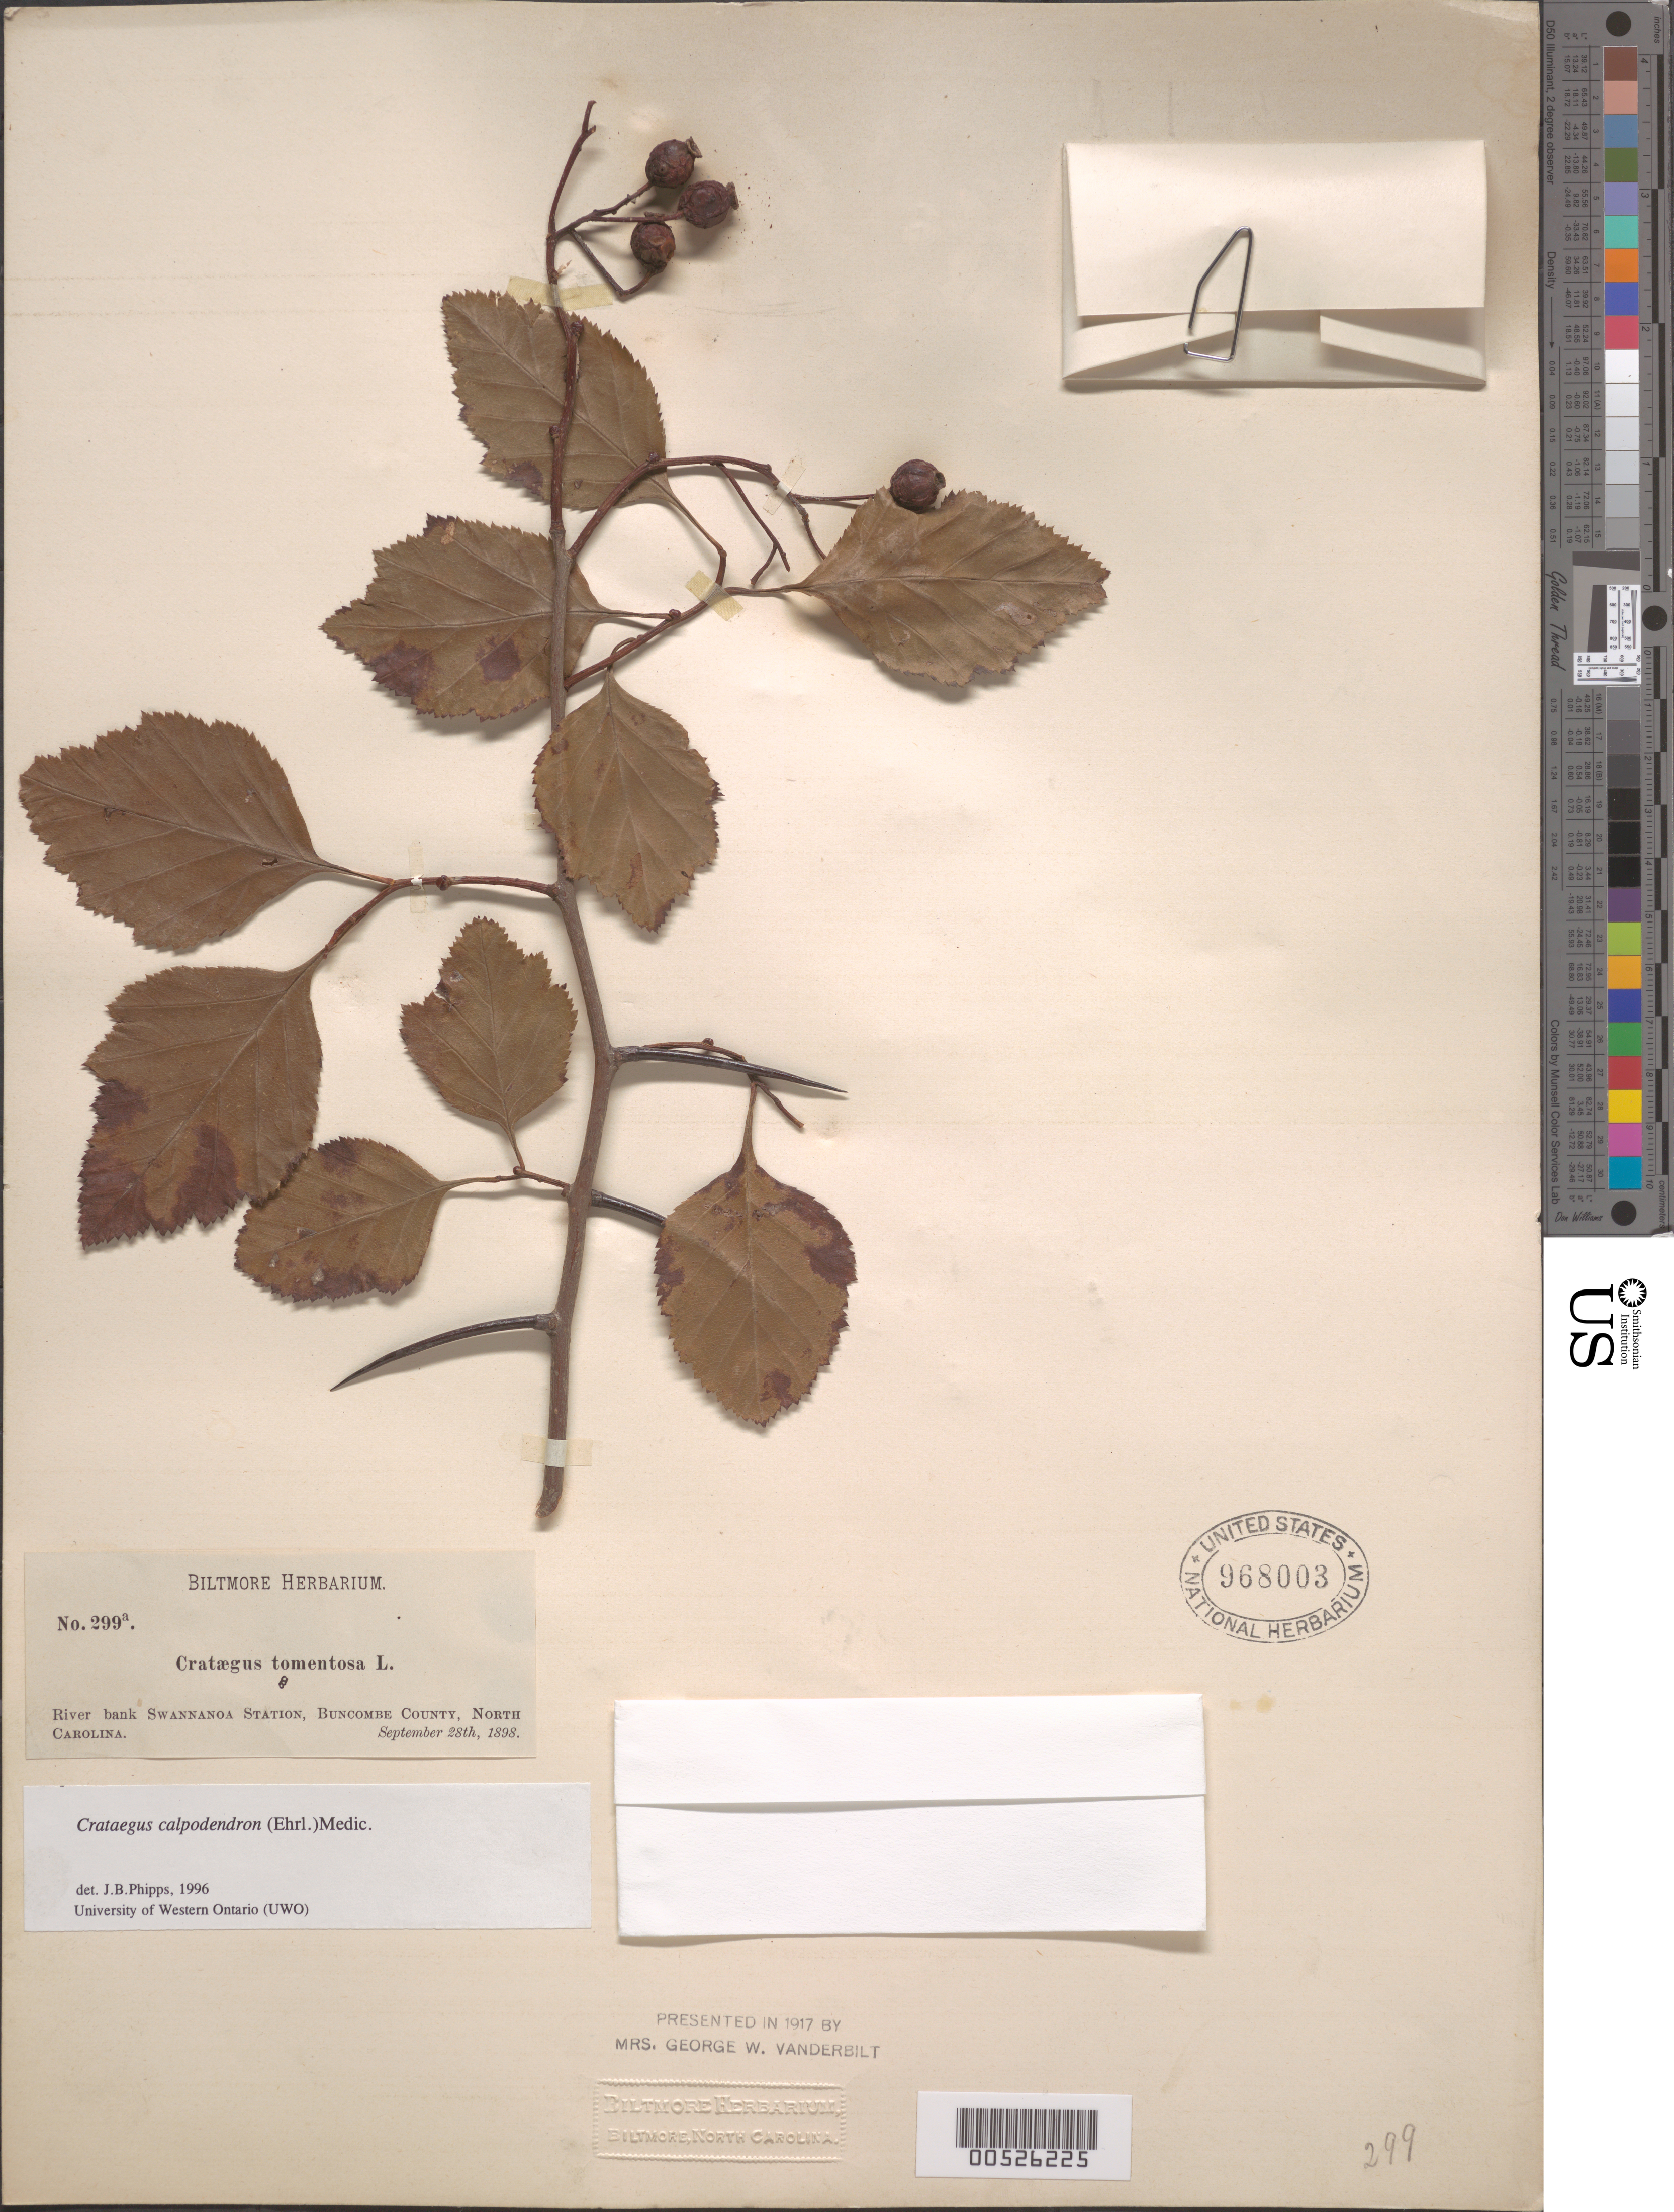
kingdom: Plantae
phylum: Tracheophyta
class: Magnoliopsida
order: Rosales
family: Rosaceae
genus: Crataegus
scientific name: Crataegus calpodendron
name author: (Ehrh.) Medik.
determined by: Phipps, James B., (UWO), University of Western Ontario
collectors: ex herb. Biltmore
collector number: Herbarium 299a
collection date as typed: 28 Sep 1898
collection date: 1898-09-28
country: United States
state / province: North Carolina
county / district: Buncombe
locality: Swannanoa Station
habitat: River bank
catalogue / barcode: US 968003